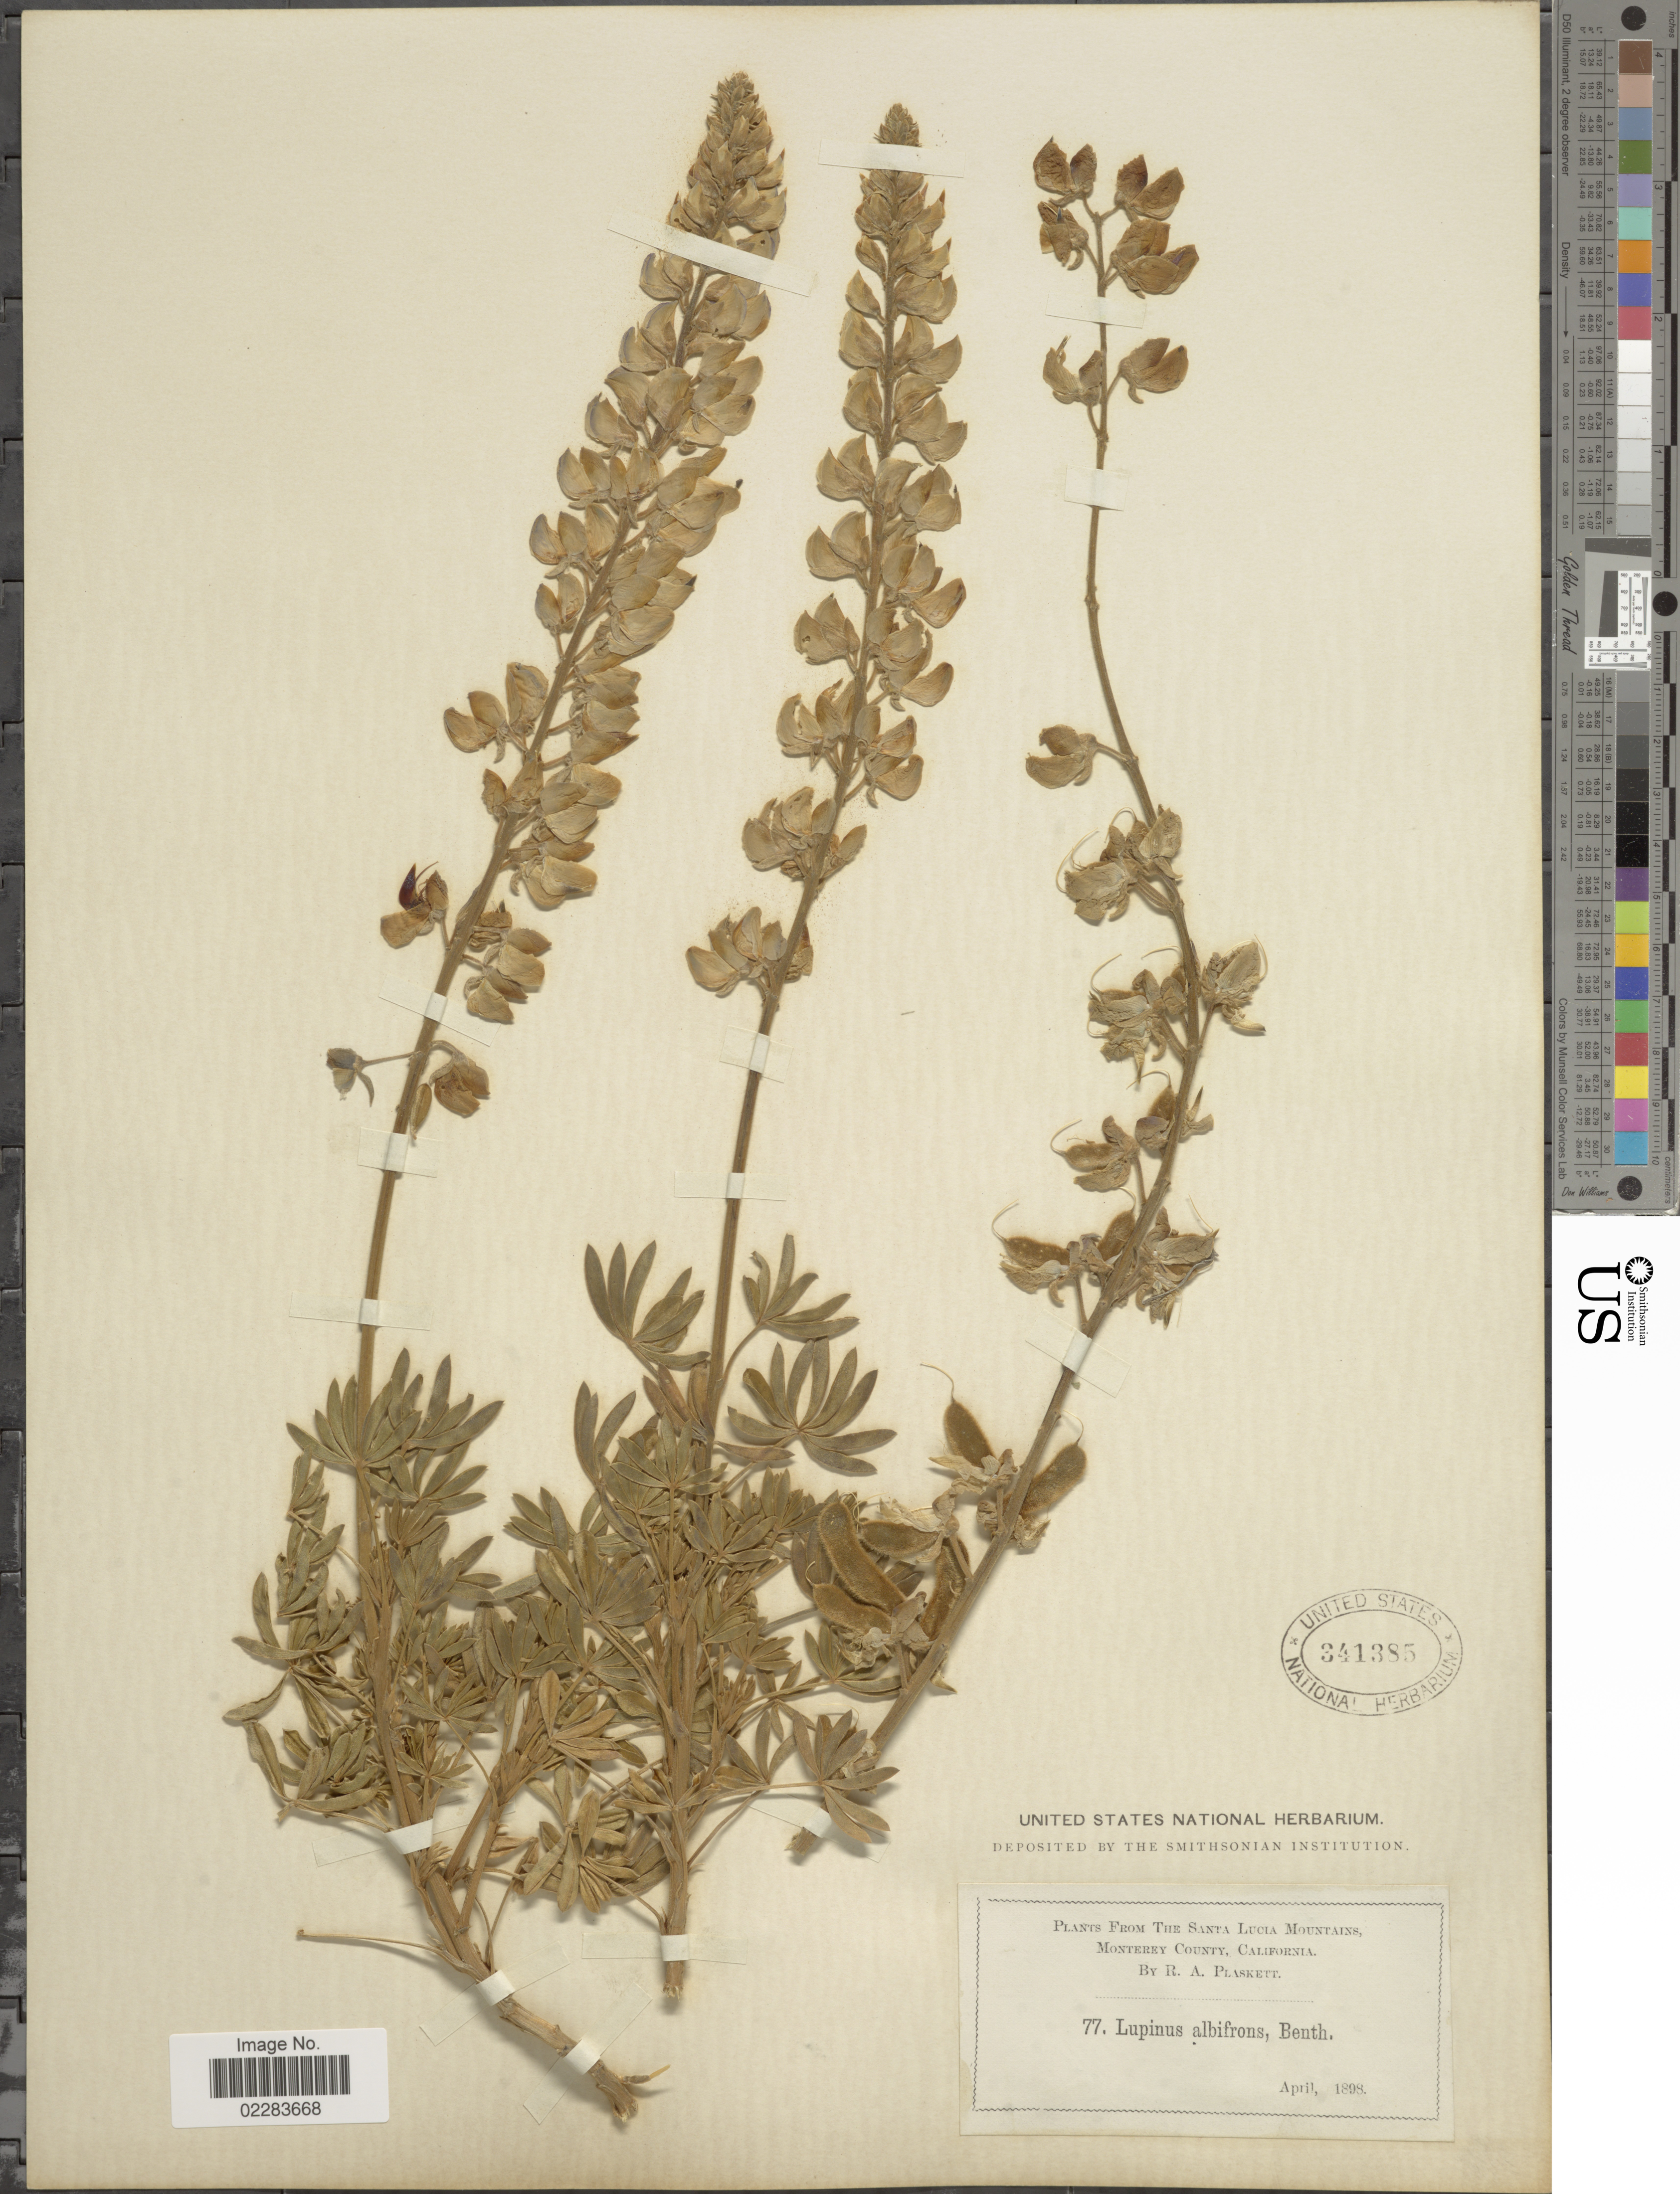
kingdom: Plantae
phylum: Tracheophyta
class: Magnoliopsida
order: Fabales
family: Fabaceae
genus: Lupinus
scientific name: Lupinus albifrons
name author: Benth.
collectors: R. Plaskett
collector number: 77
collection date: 1898-04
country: United States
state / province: California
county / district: Monterey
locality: Santa Lucia Mountains, Monterey County.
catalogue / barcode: US 341385